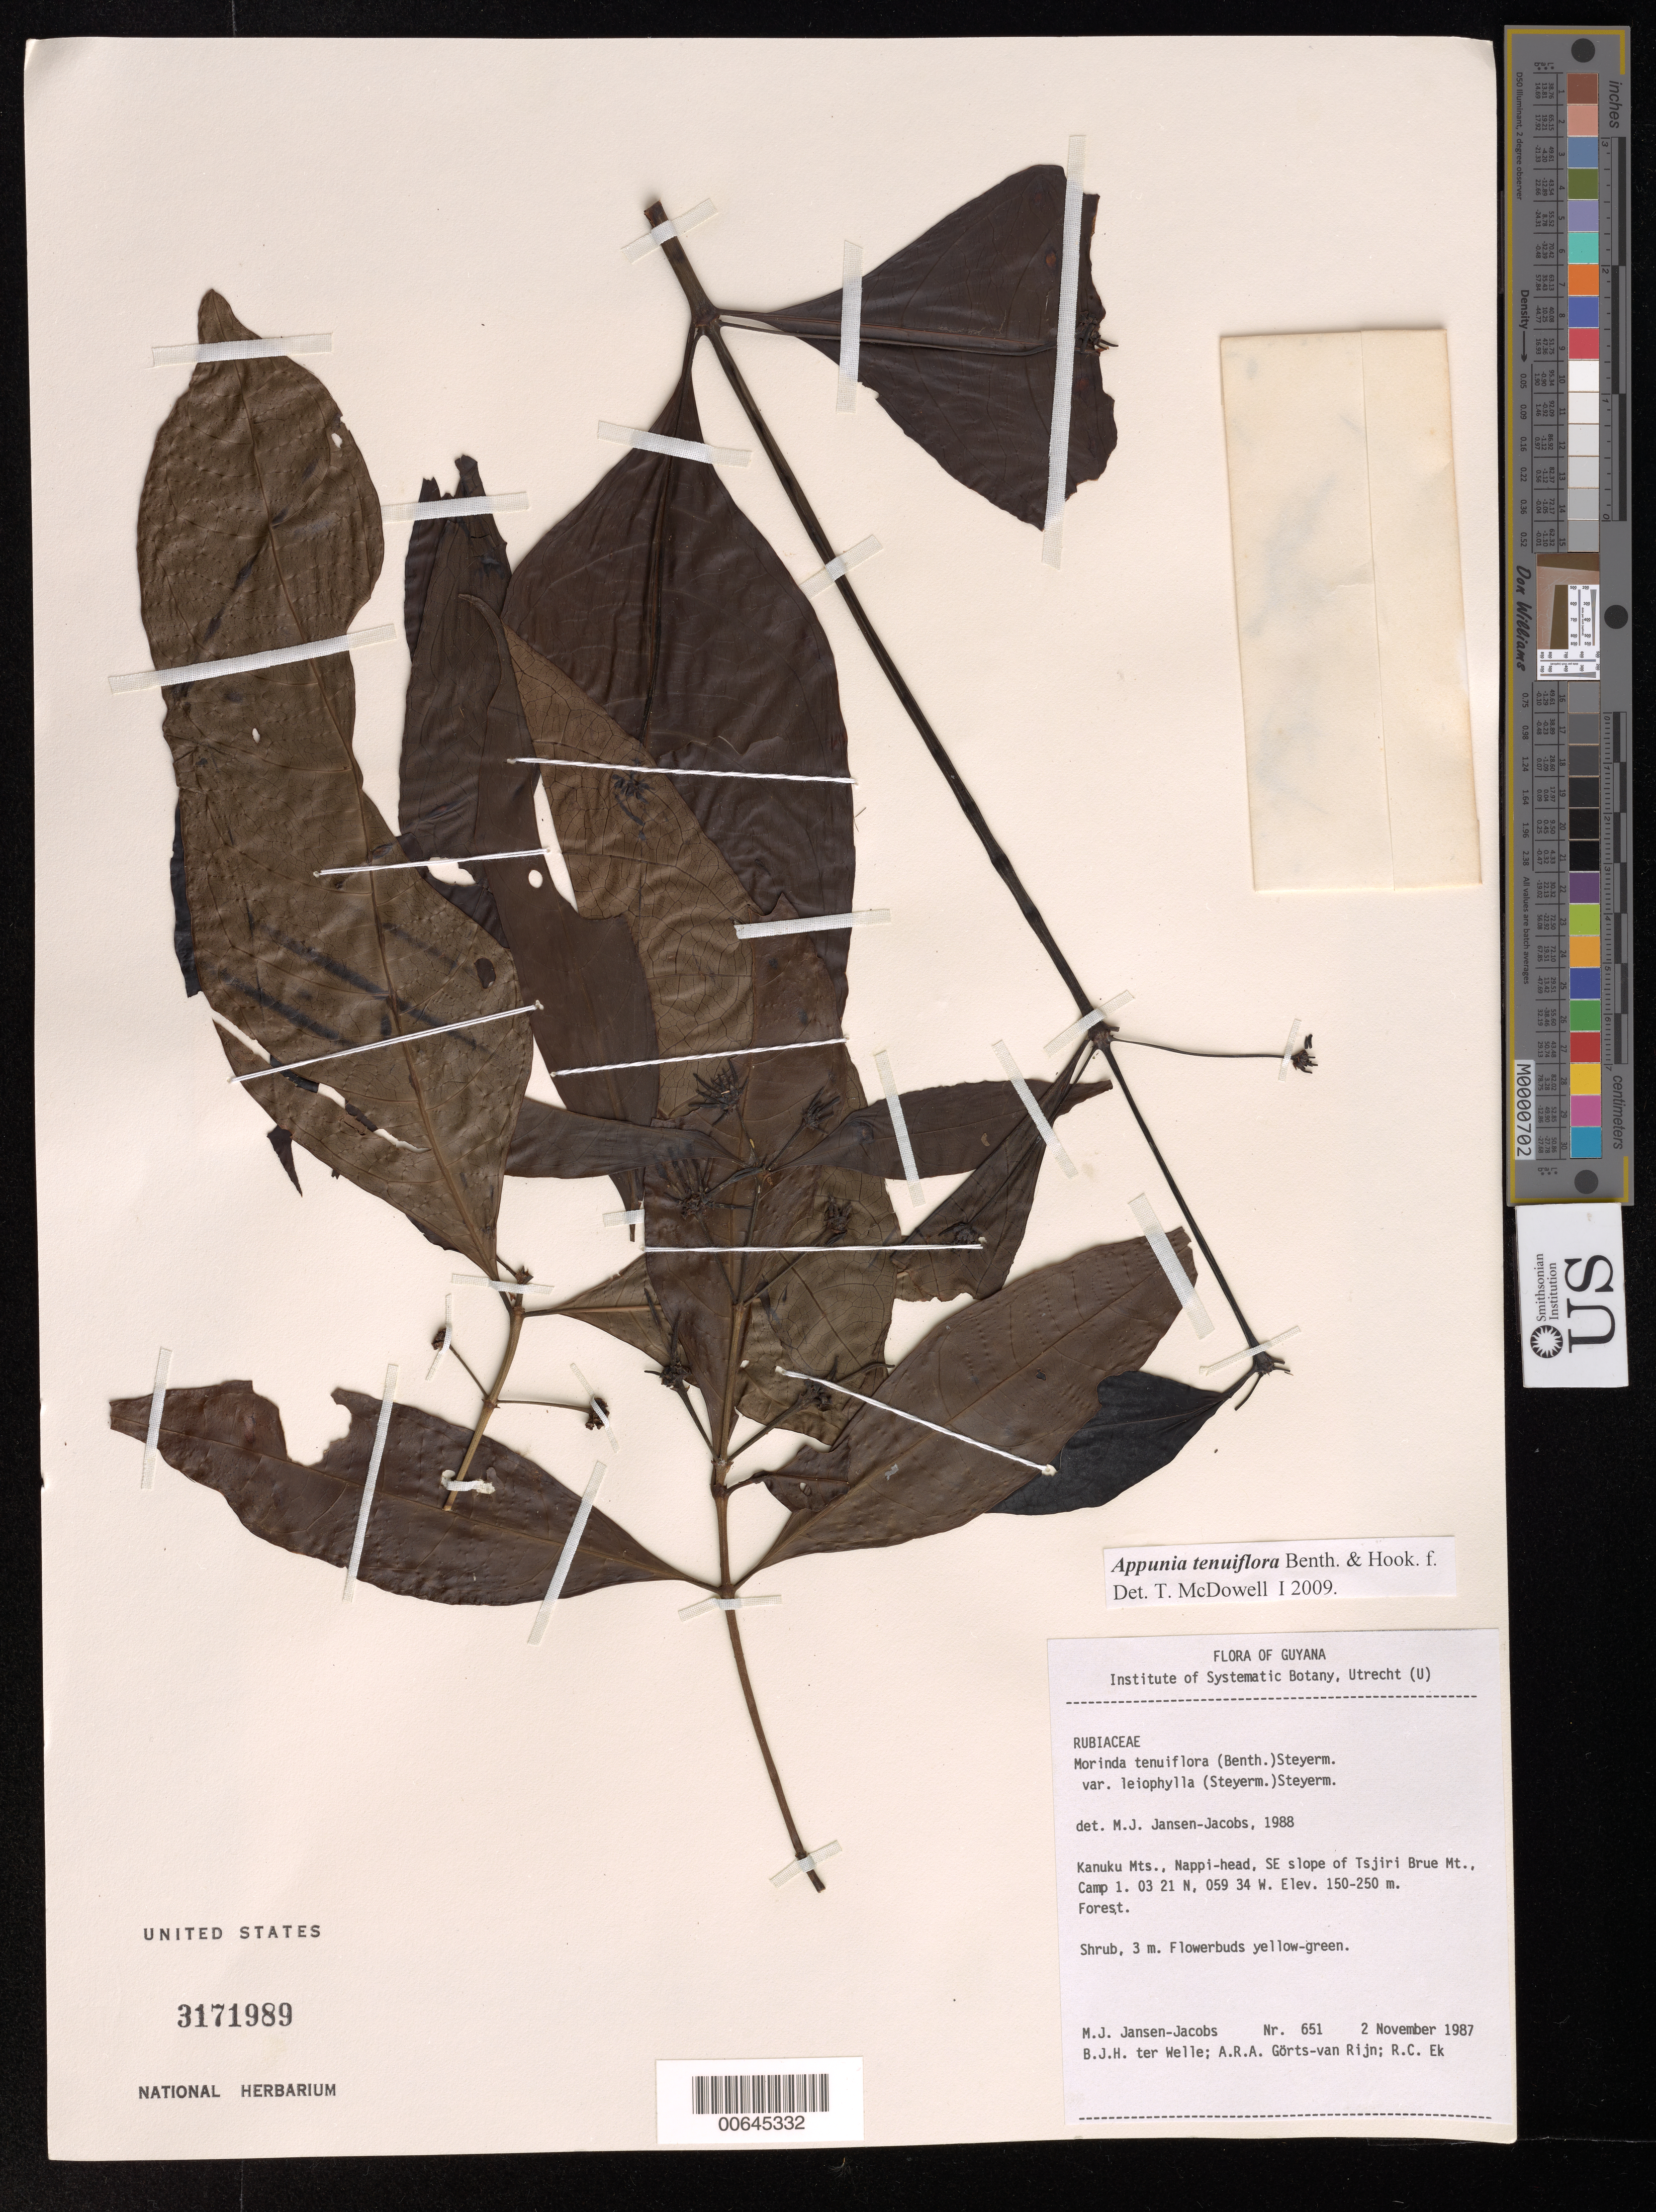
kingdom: Plantae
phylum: Tracheophyta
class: Magnoliopsida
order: Gentianales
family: Rubiaceae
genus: Appunia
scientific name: Appunia tenuiflora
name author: (Benth.) Hook. f. ex B.D. Jacks.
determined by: McDowell, T.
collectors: M. J. Jansen-Jacobs, B. Welle, A. .R. A. Görts-van Rijn & R. C. Ek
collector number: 651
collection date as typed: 2-Nov-87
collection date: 1987-11-02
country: Guyana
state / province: U. Takutu-U. Essequibo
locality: Kanuku Mts., Nappi-head, SE slope of Tsjiri Brue Mt., camp 1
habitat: Forest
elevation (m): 150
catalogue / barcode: US 3171989